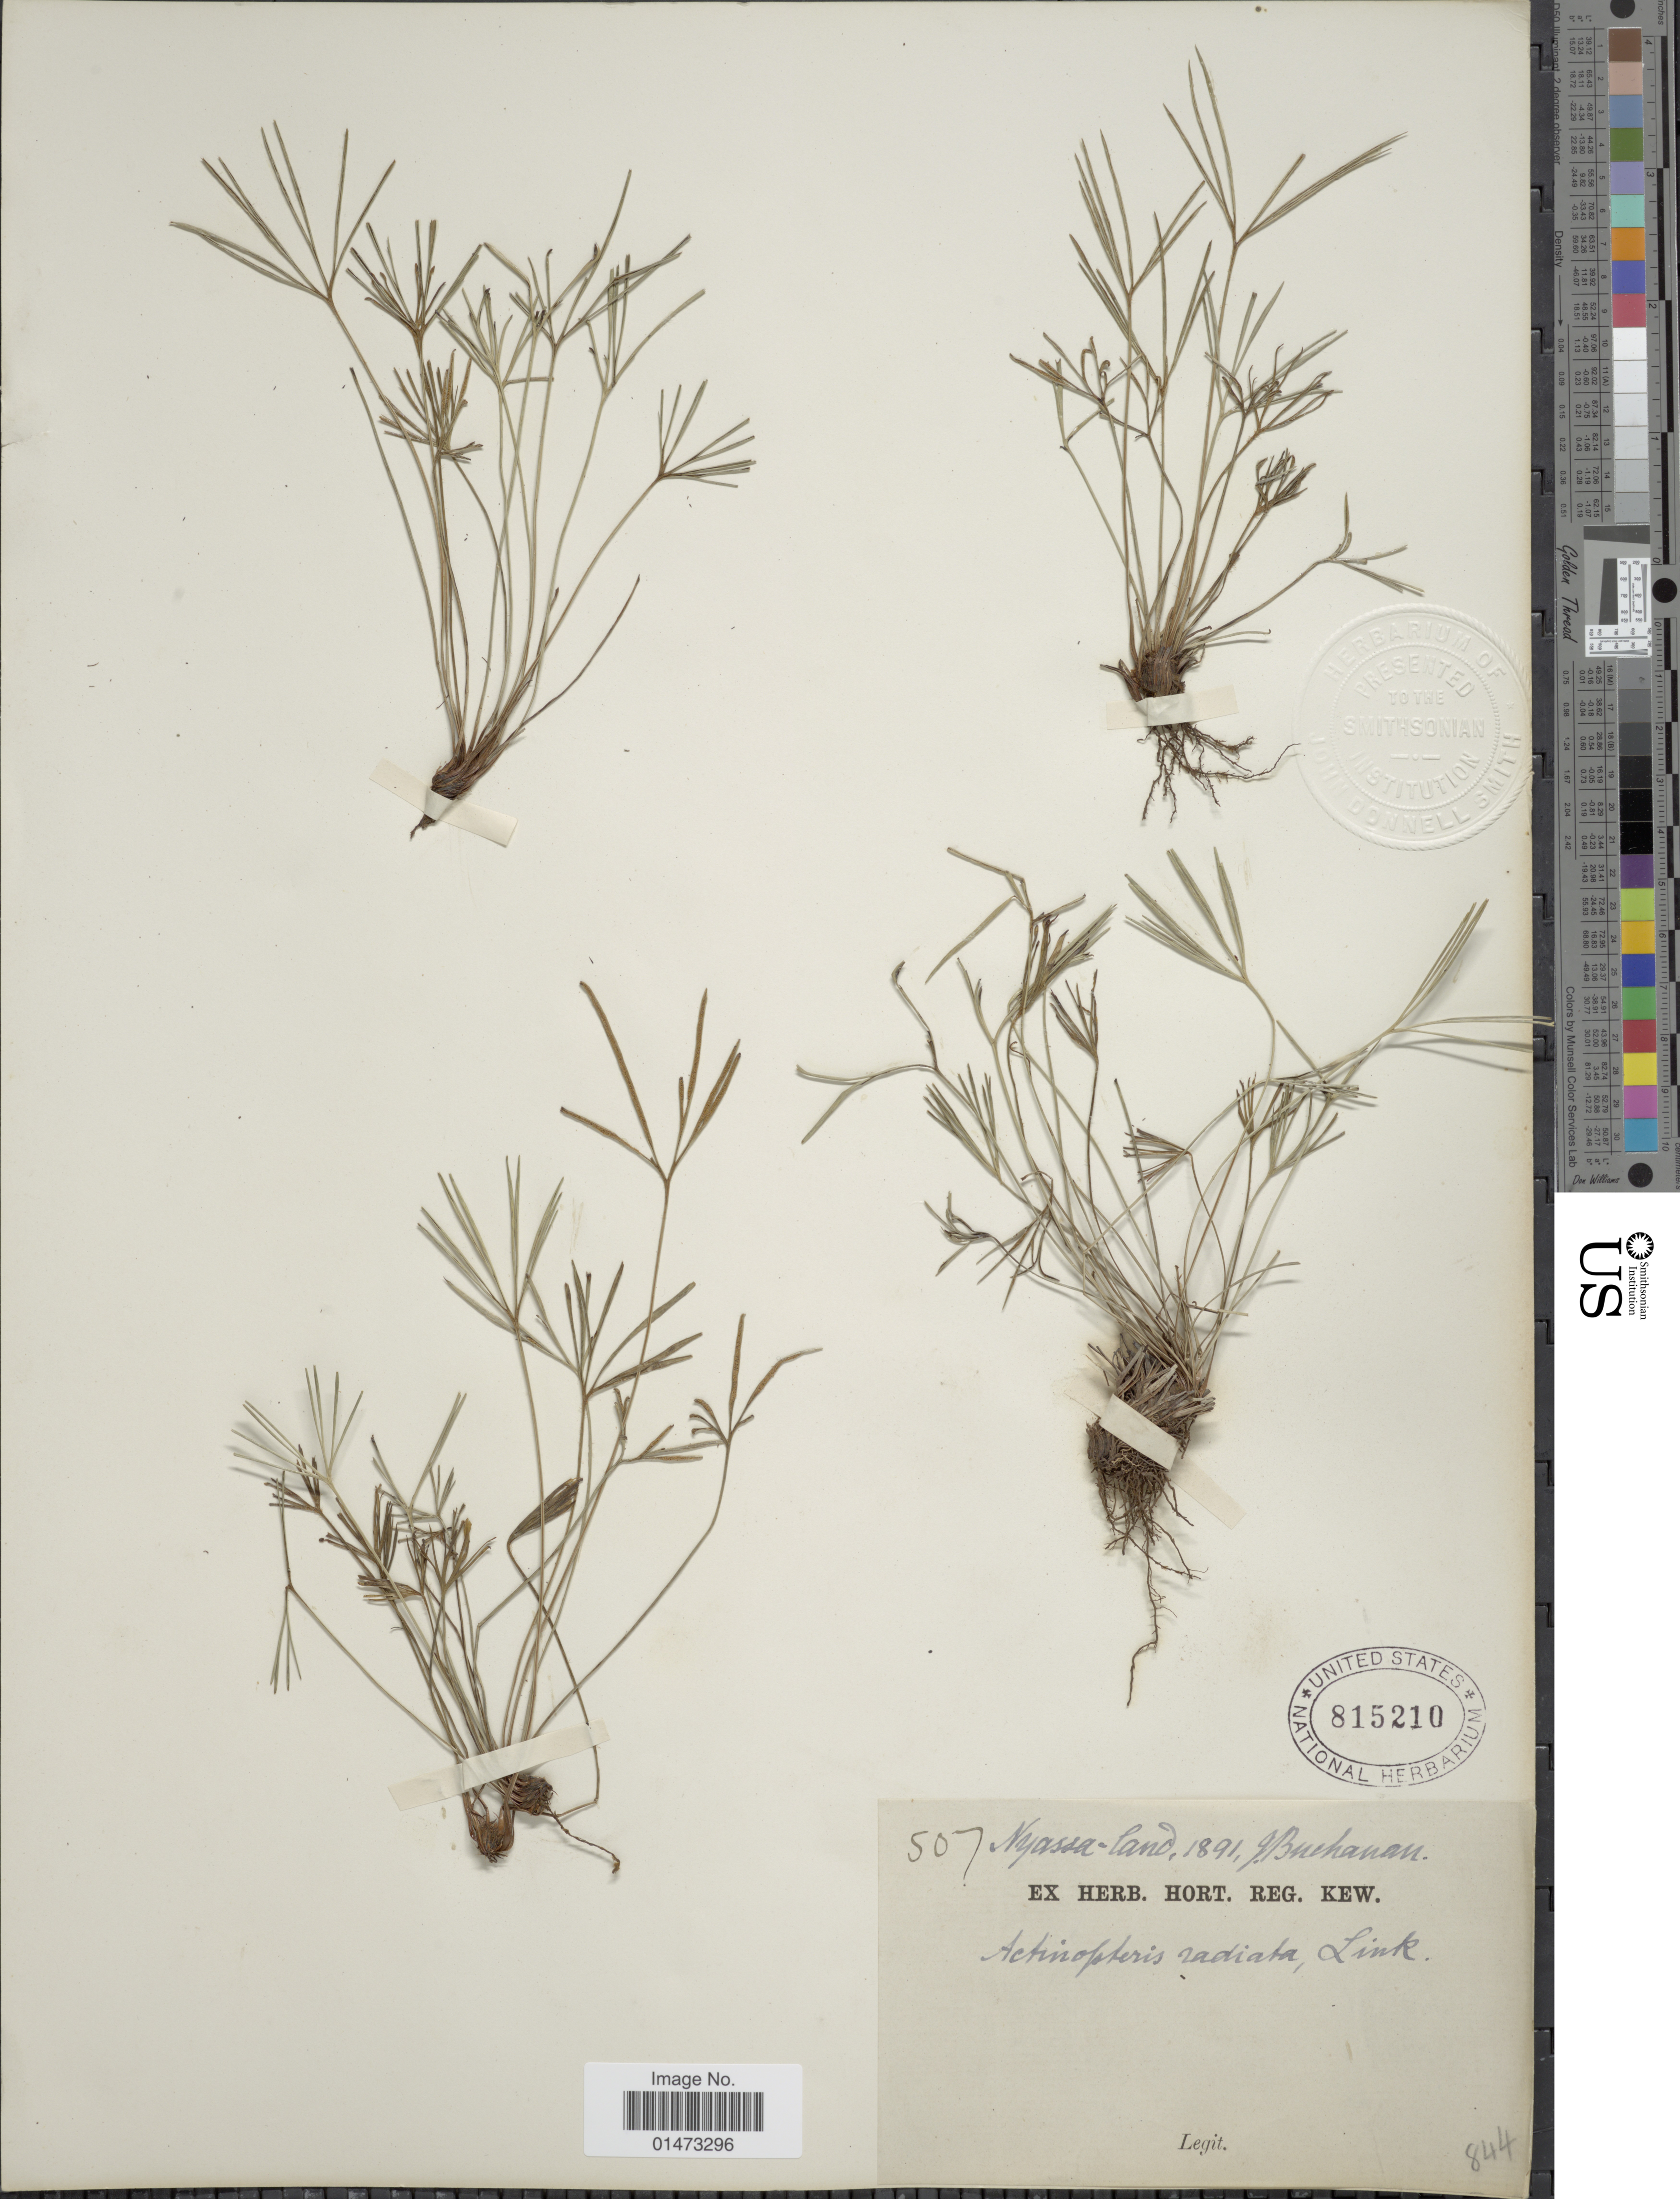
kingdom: Plantae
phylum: Tracheophyta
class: Polypodiopsida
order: Polypodiales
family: Pteridaceae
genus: Actiniopteris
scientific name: Actiniopteris semiflabellata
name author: Pic. Serm.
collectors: J. Buchanan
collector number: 507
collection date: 1891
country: Malawi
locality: Nyassa-land.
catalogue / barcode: US 815210